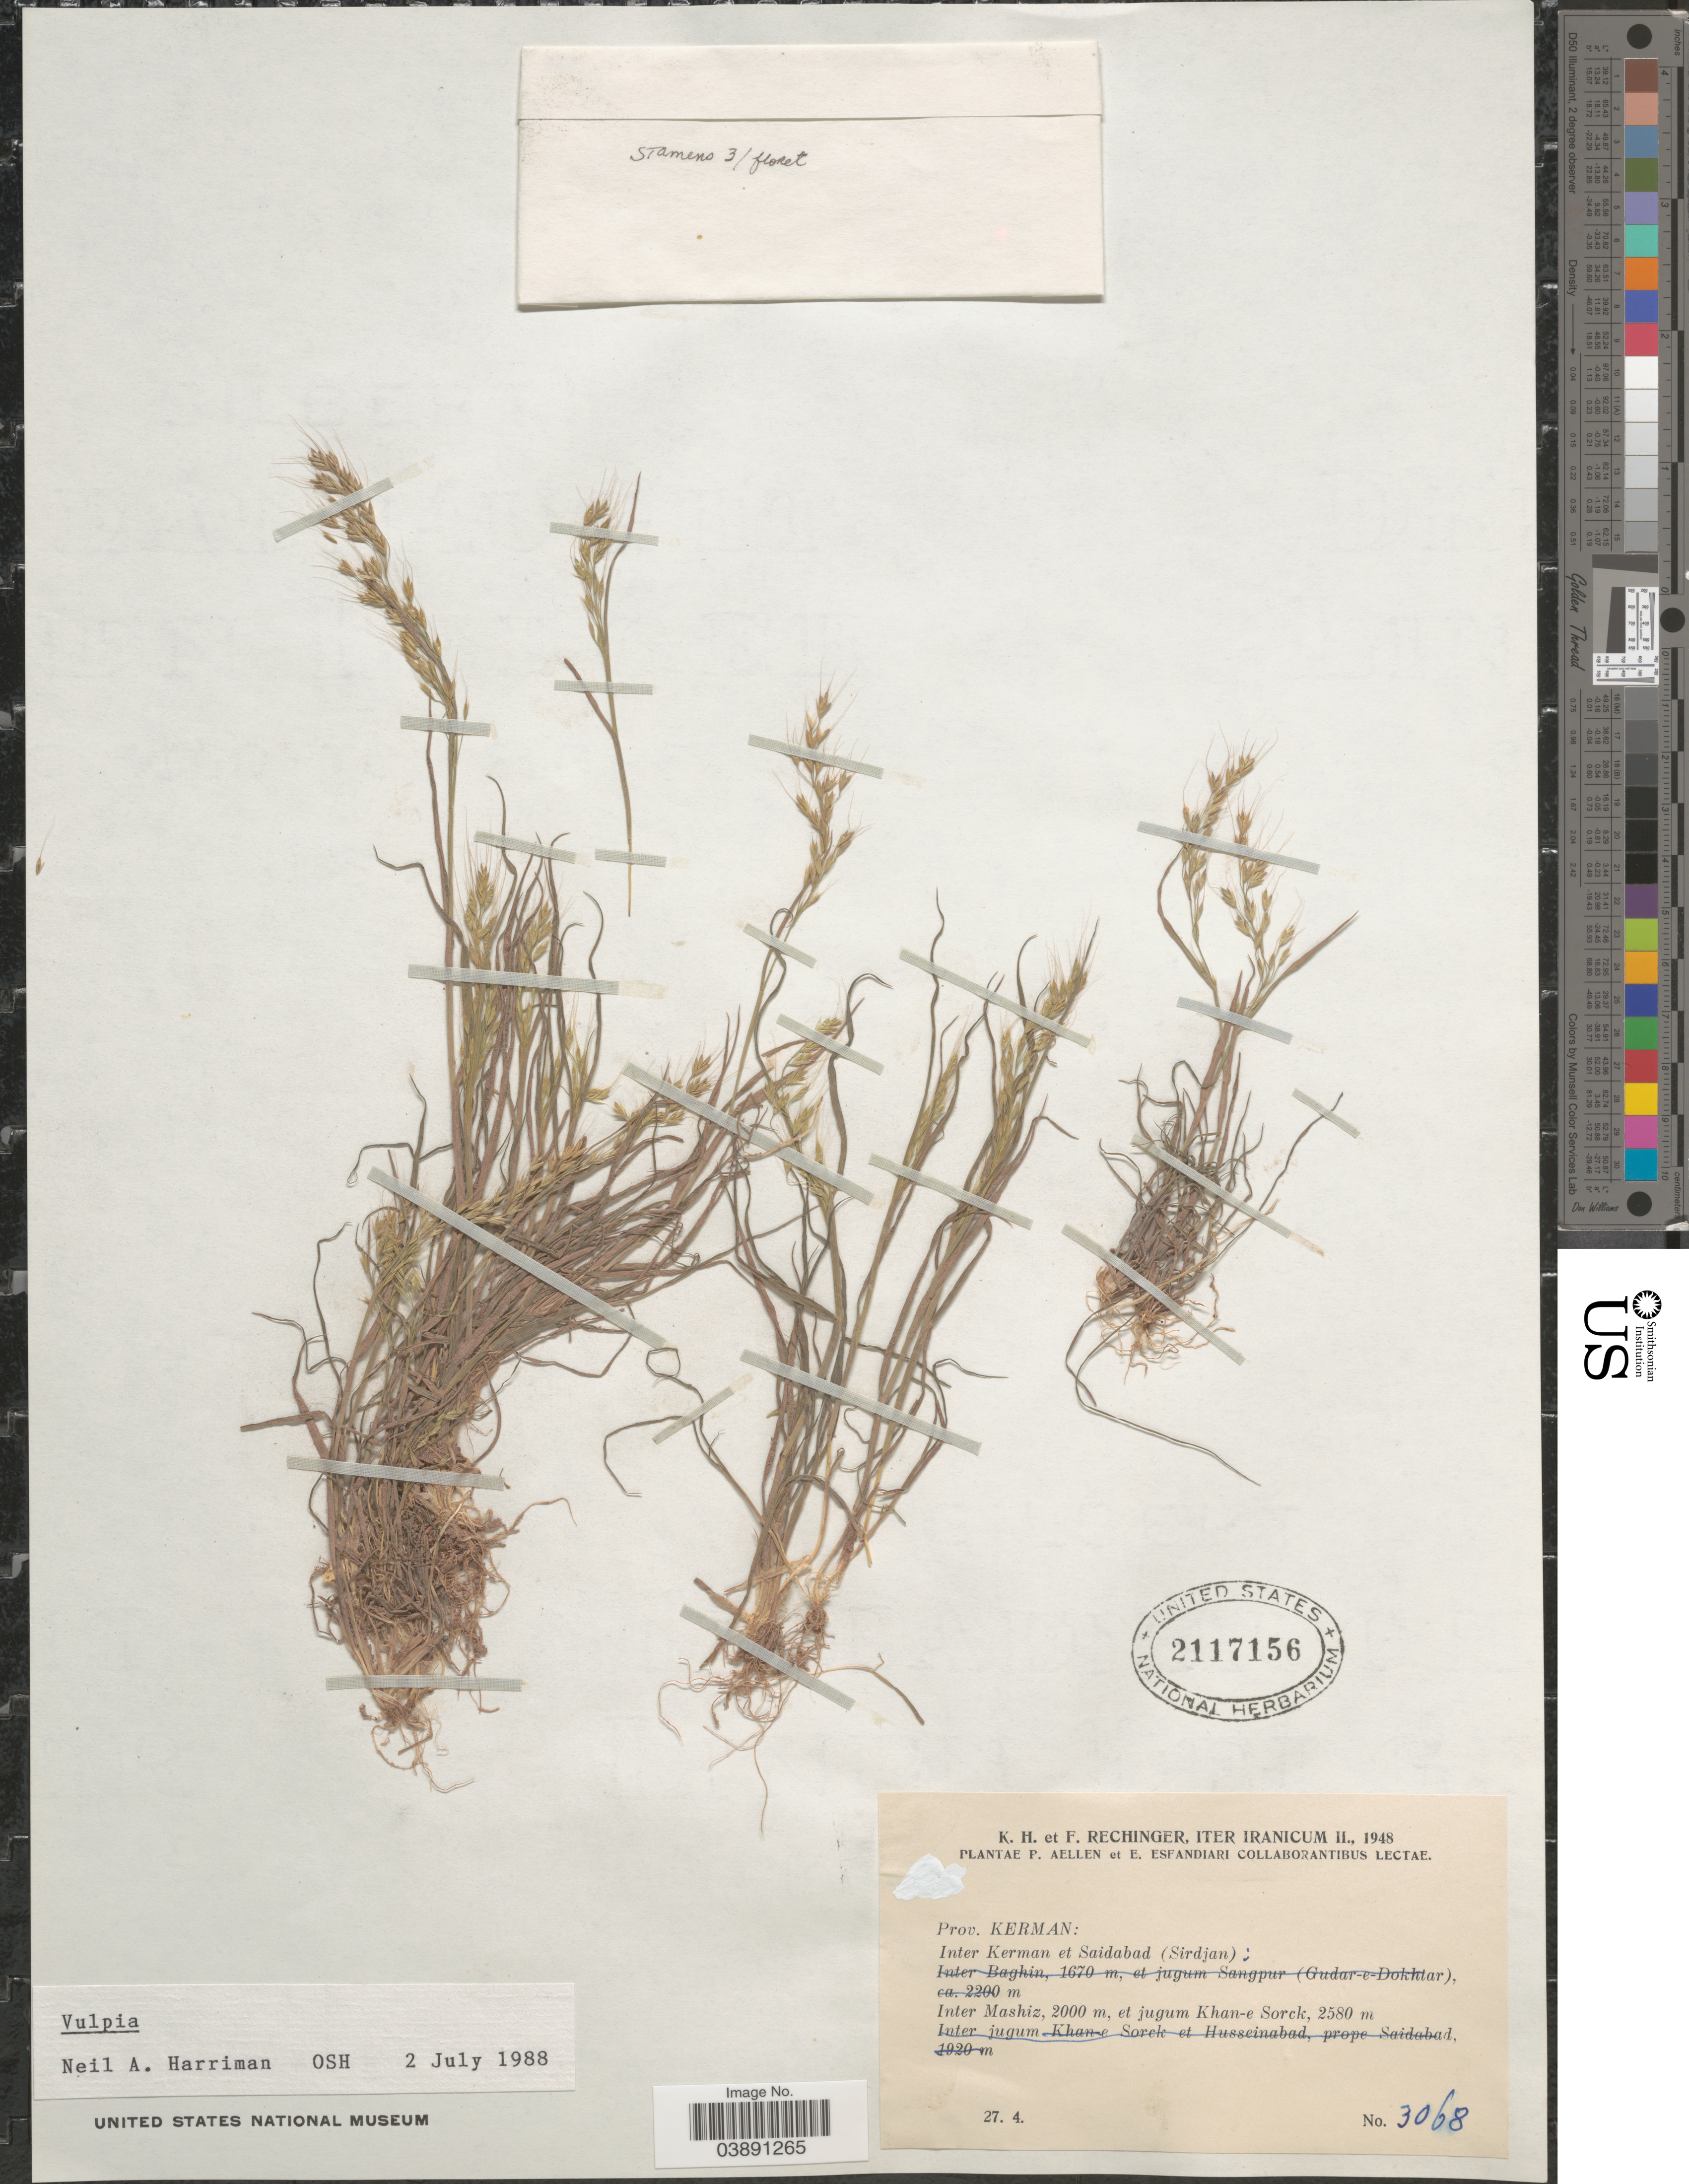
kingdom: Plantae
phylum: Tracheophyta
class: Liliopsida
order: Poales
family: Poaceae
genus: Festuca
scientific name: Festuca sp.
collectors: K. H. Rechinger & F. Rechinger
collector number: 3068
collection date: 1948-04-27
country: Iran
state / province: Kerman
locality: Inter Kerman et Saidabad (Sirdjan): Inter Mashiz, et jugum Khan-e Sorck.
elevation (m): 2000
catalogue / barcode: US 2117156